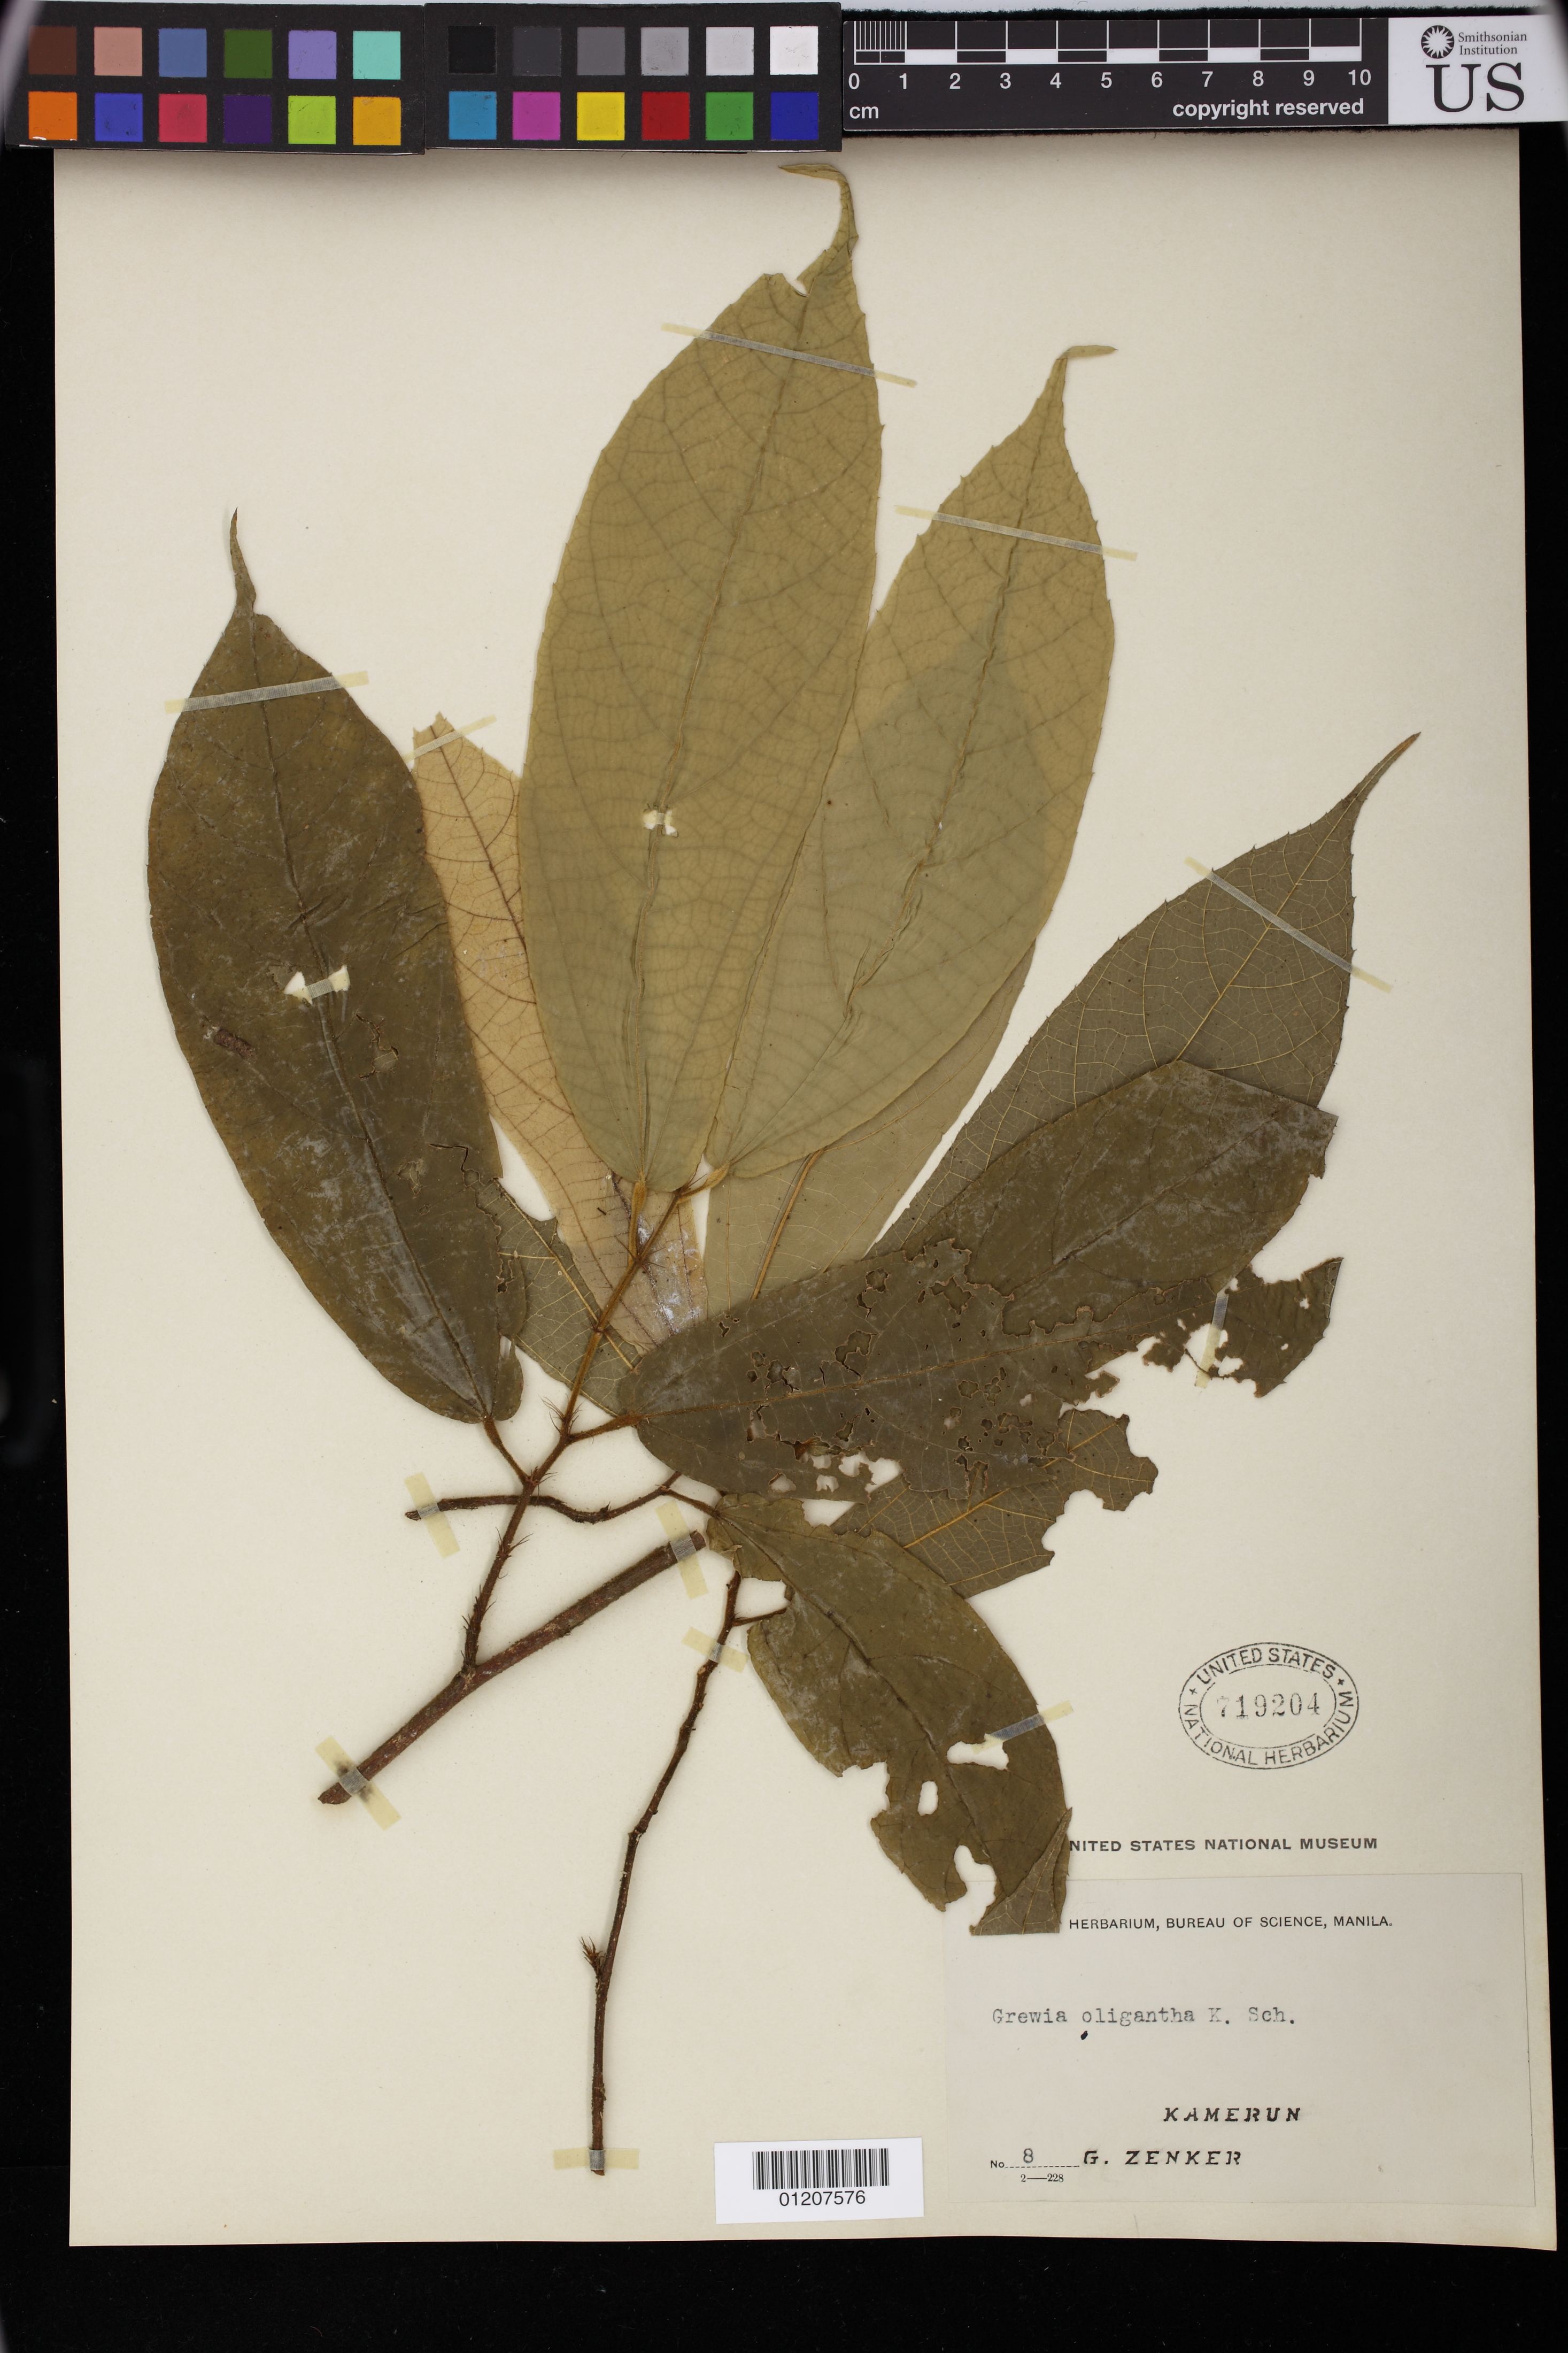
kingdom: Plantae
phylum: Tracheophyta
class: Magnoliopsida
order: Malvales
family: Malvaceae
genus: Desplatsia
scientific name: Desplatsia subericarpa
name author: Bocq.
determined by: Dorr, L. J., (BOT), Smithsonian Institution - National Museum of Natural History (UNITED STATES)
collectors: G. A. Zenker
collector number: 8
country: Cameroon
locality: Kamerun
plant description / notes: = Zenker 918 ?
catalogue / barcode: US 719204